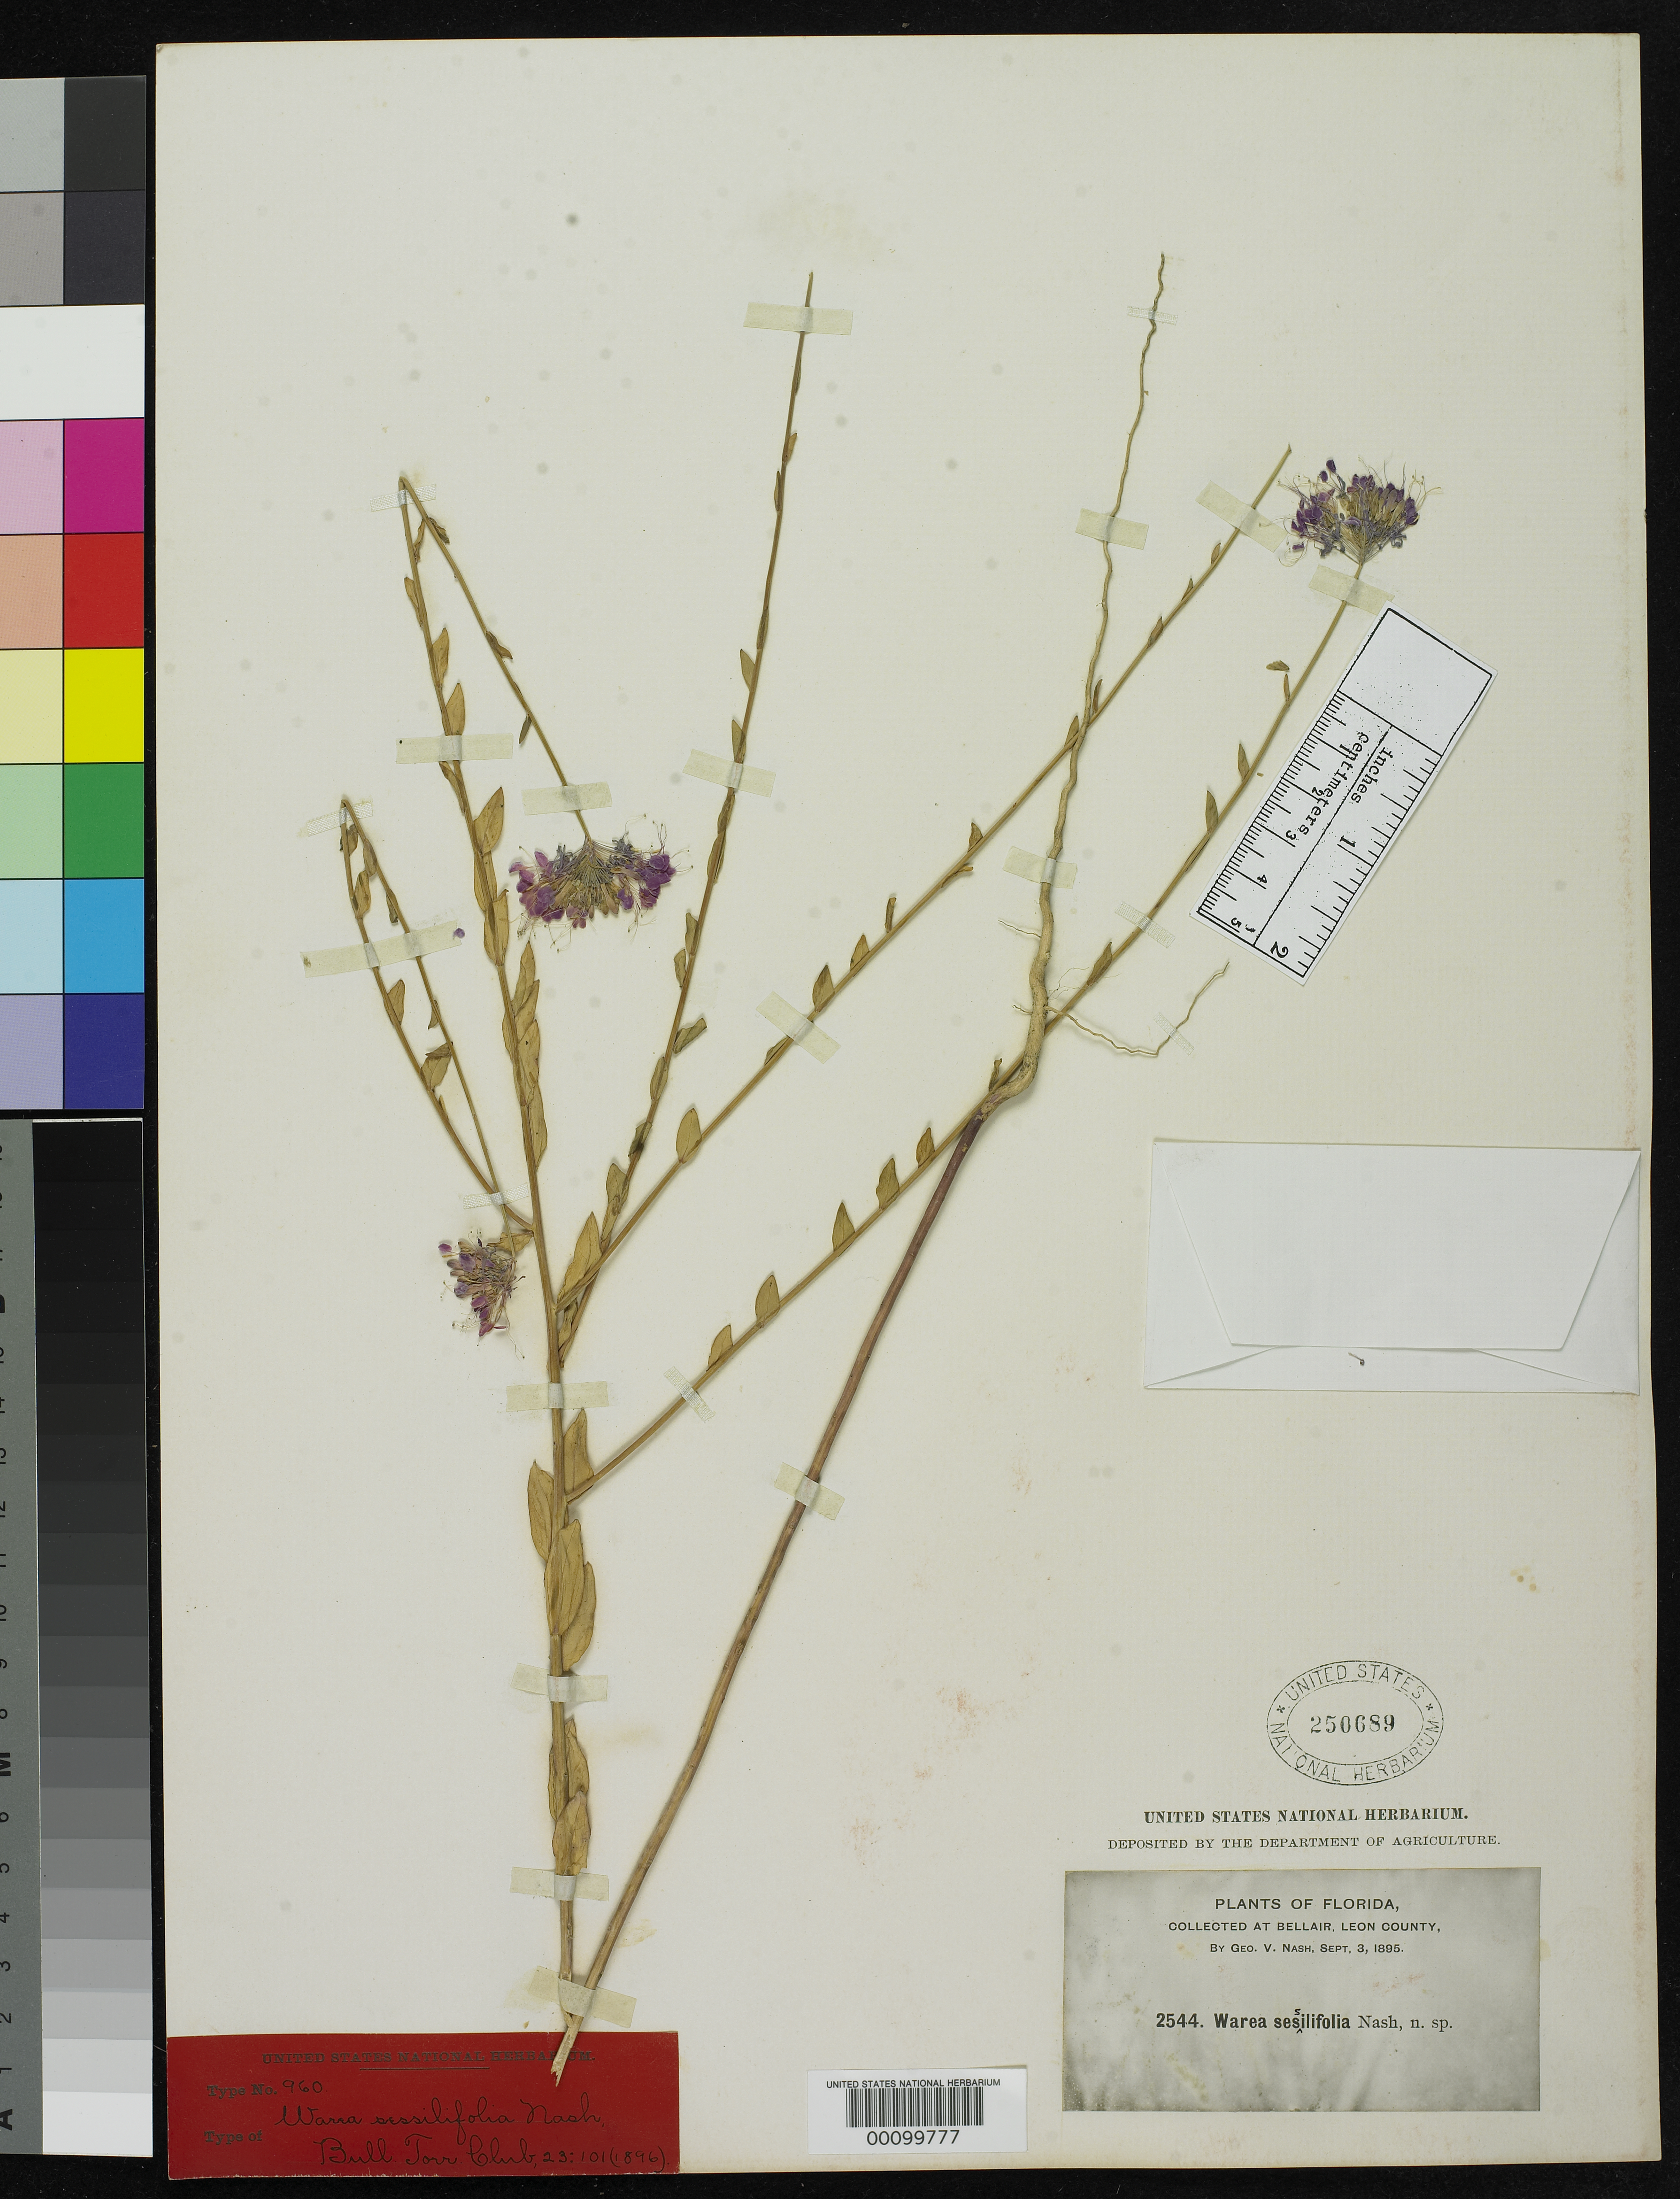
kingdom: Plantae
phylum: Tracheophyta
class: Magnoliopsida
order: Brassicales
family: Brassicaceae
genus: Warea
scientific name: Warea sessilifolia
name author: Nash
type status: Type Collection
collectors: G. V. Nash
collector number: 2544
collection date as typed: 02 Sep 1895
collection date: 1895-09-02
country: United States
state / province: Florida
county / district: Leon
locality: Belliar, south of Tallahassee.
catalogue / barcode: US 250689